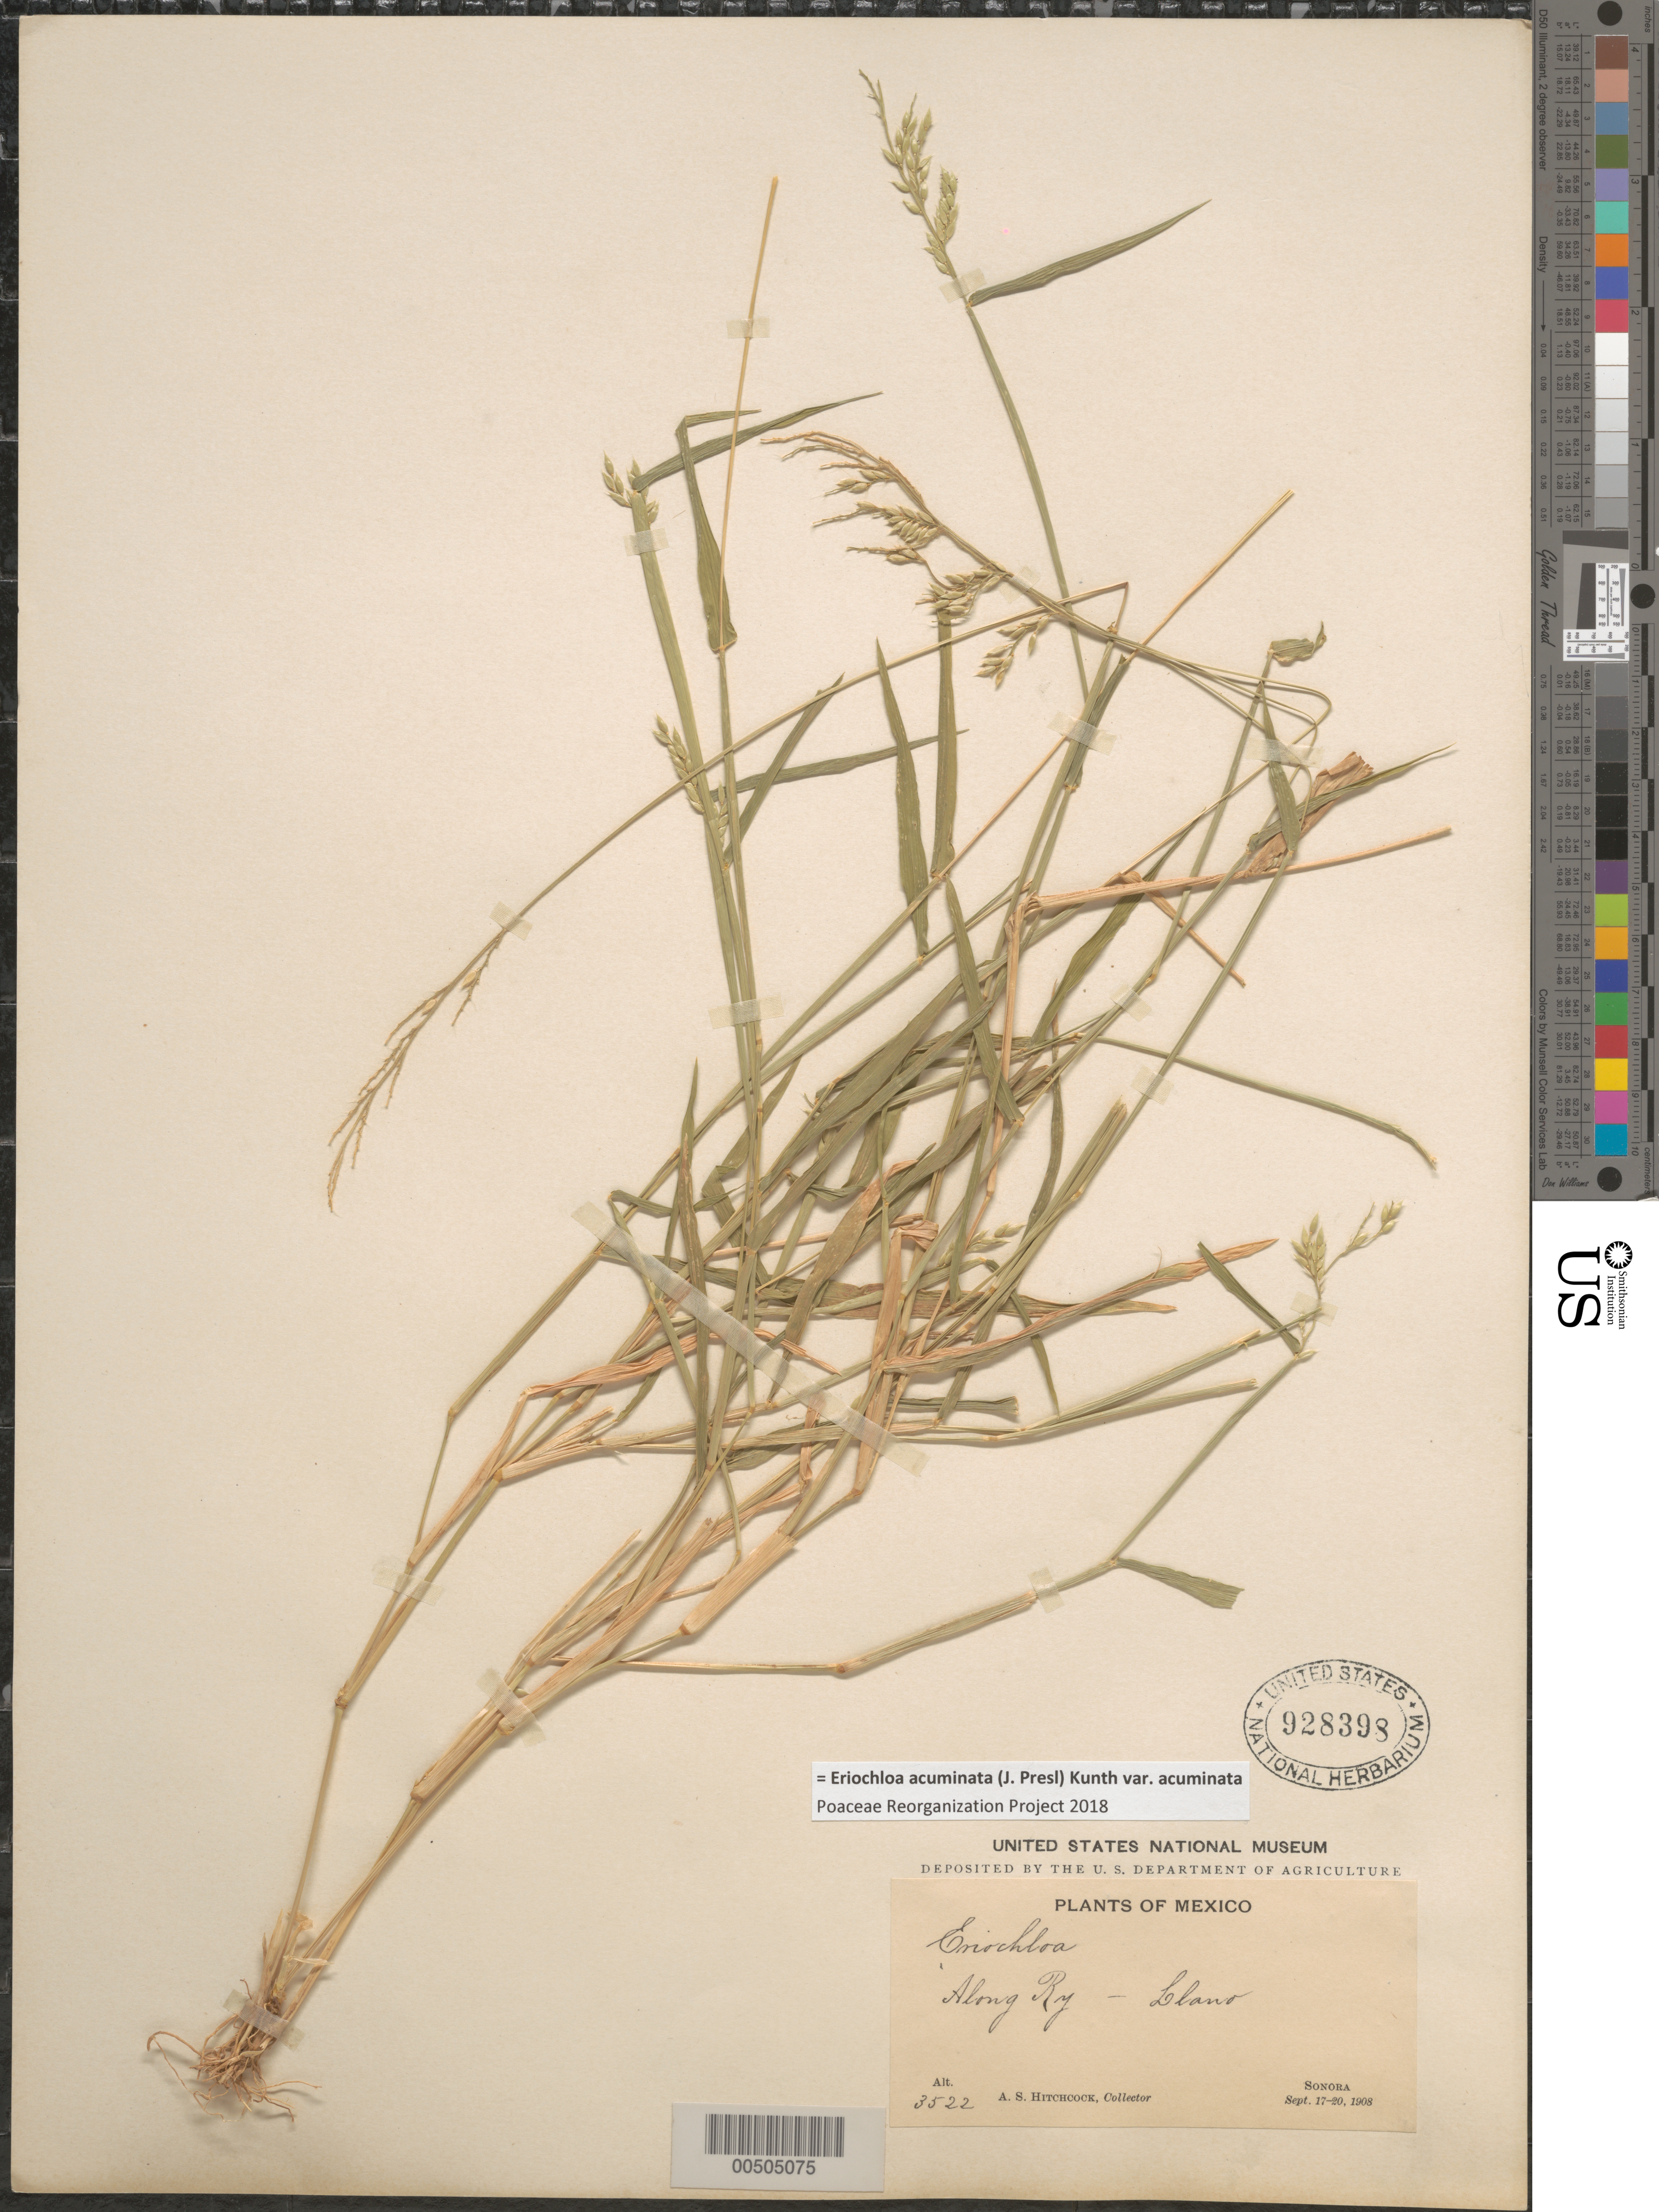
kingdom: Plantae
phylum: Tracheophyta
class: Liliopsida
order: Poales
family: Poaceae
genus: Eriochloa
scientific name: Eriochloa acuminata var. acuminata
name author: (J. Presl) Kunth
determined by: Poaceae Reorganization Project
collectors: A. S. Hitchcock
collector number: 3522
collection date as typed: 17 Sep 1908 to 20 Sep 1908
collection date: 1908-09-17/1908-09-20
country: Mexico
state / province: Sonora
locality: Along Ry.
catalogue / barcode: US 928398